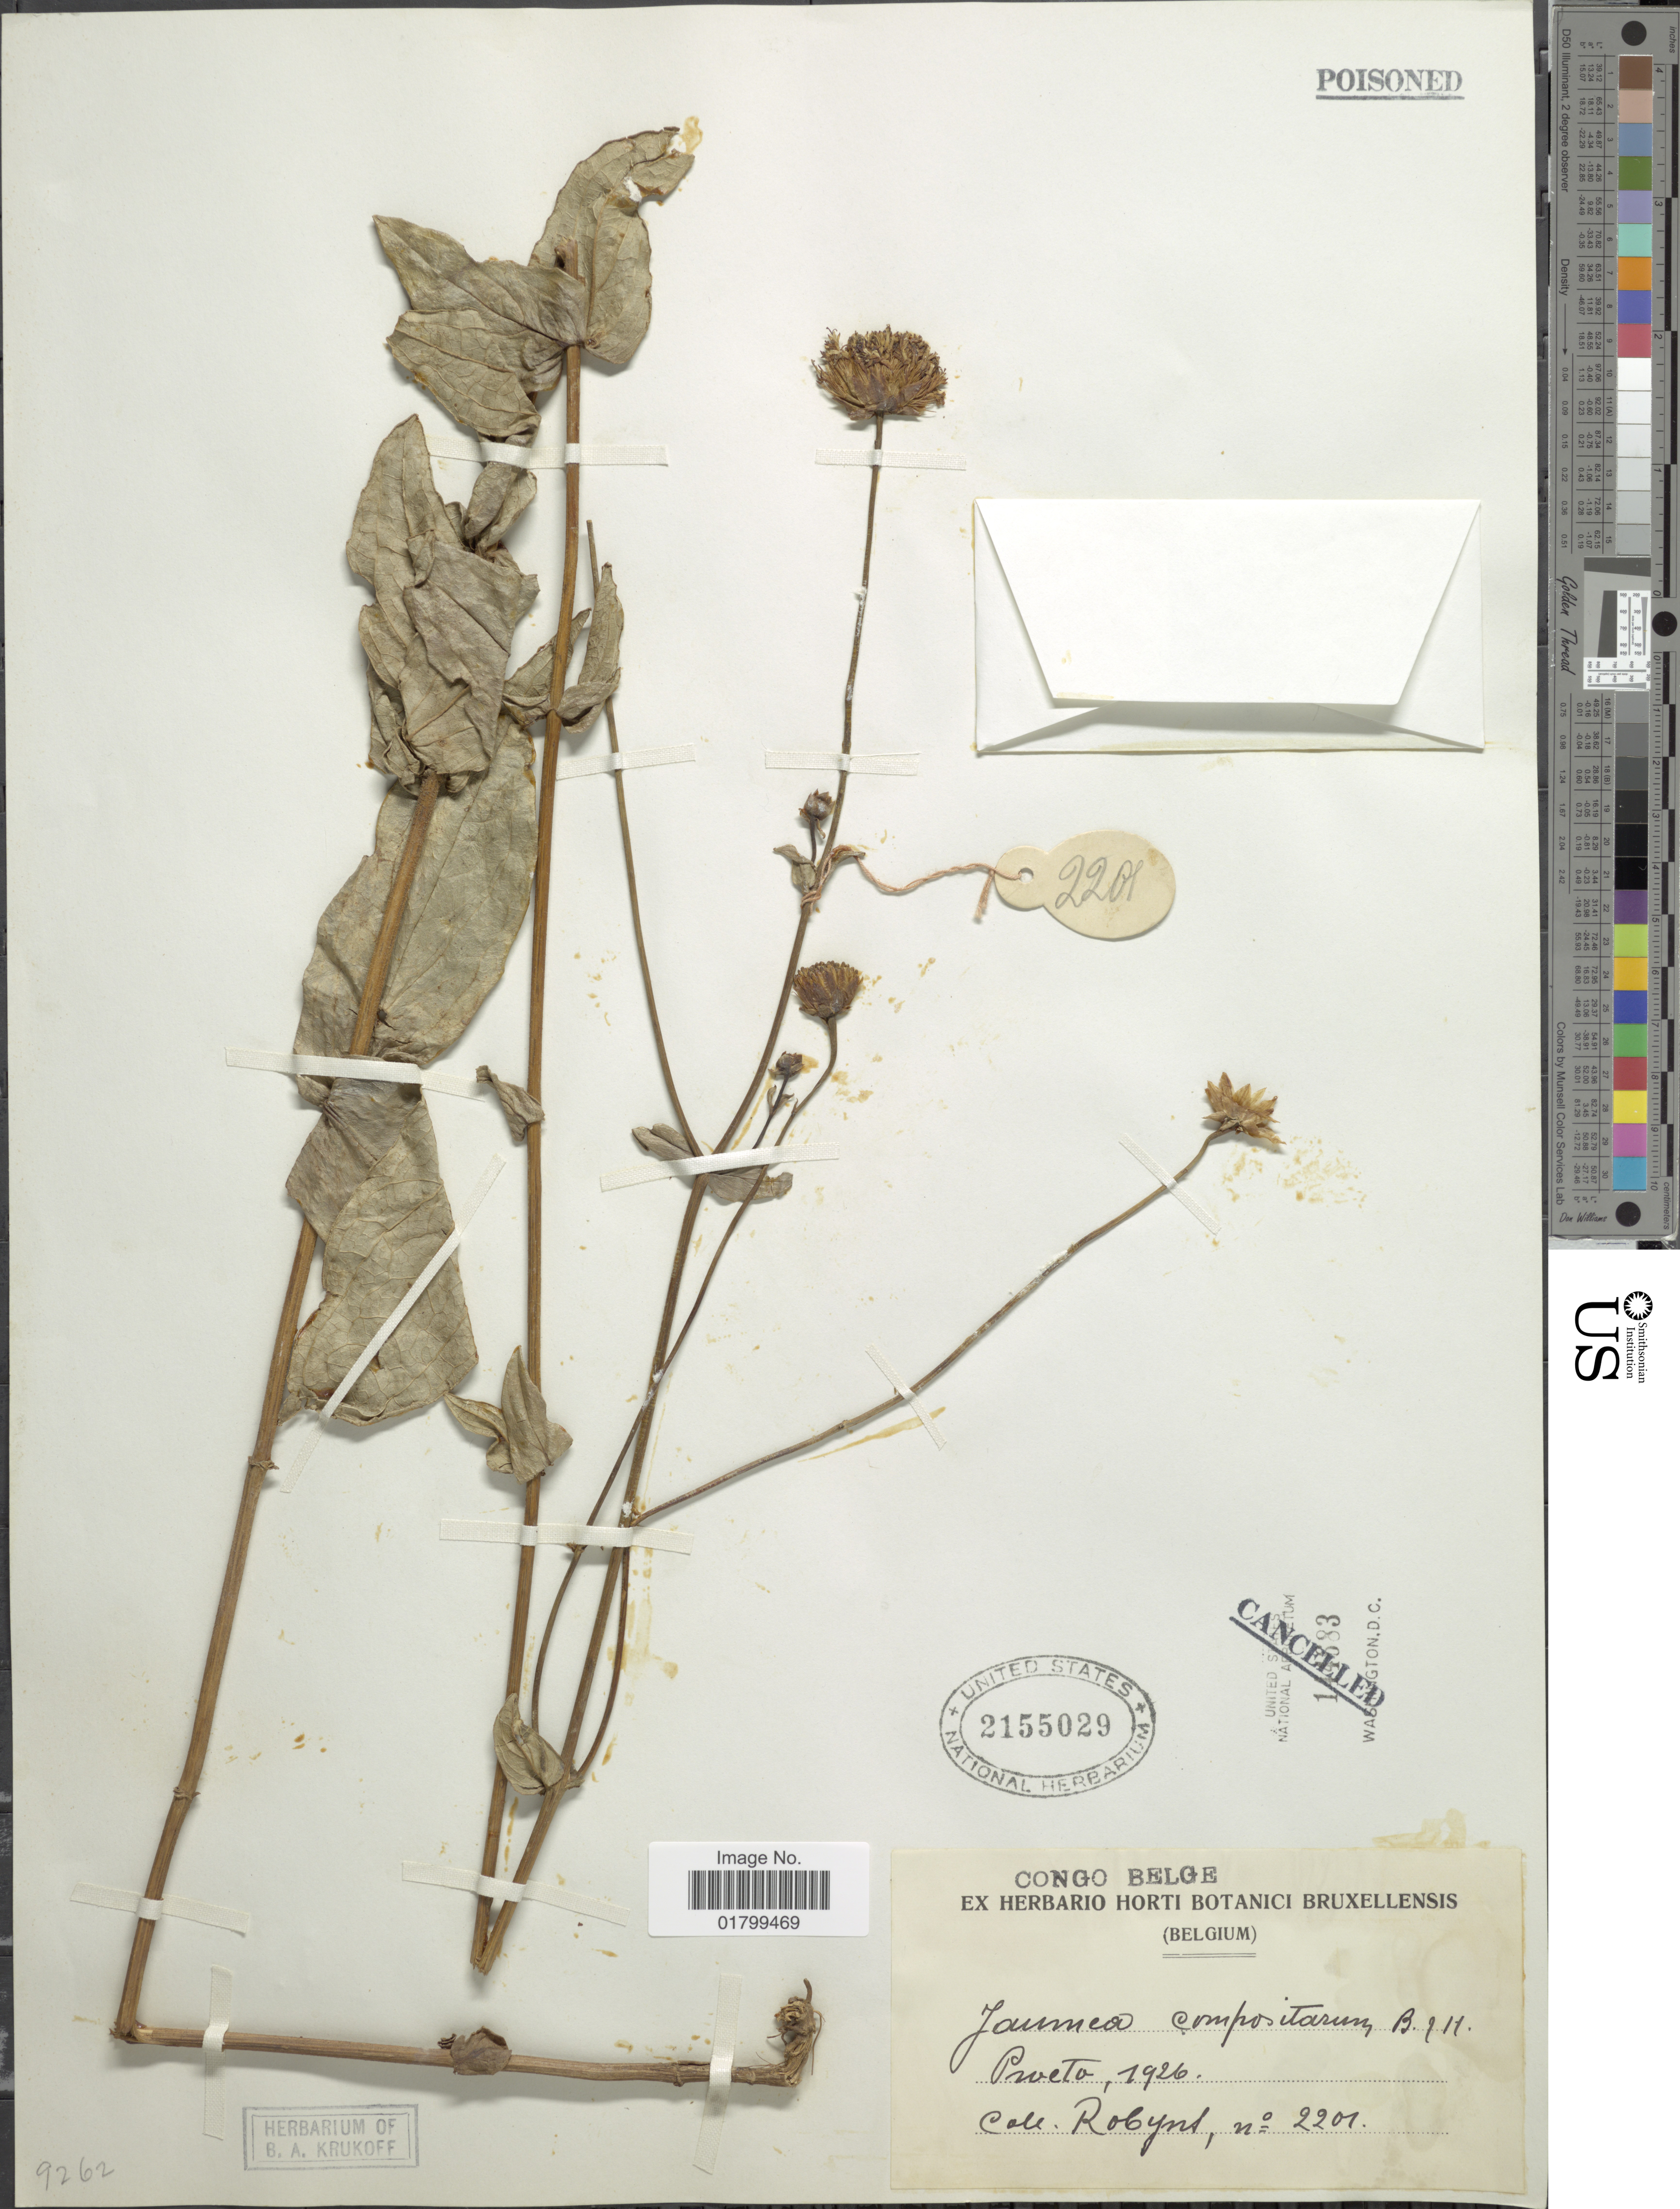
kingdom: Plantae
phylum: Tracheophyta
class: Magnoliopsida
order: Asterales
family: Asteraceae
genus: Hypericophyllum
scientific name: Hypericophyllum compositarum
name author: Steetz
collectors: -. Robyns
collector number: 2201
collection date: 1926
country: Congo, Democratic Republic of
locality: Congo Belge, Pweto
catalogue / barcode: US 2155029